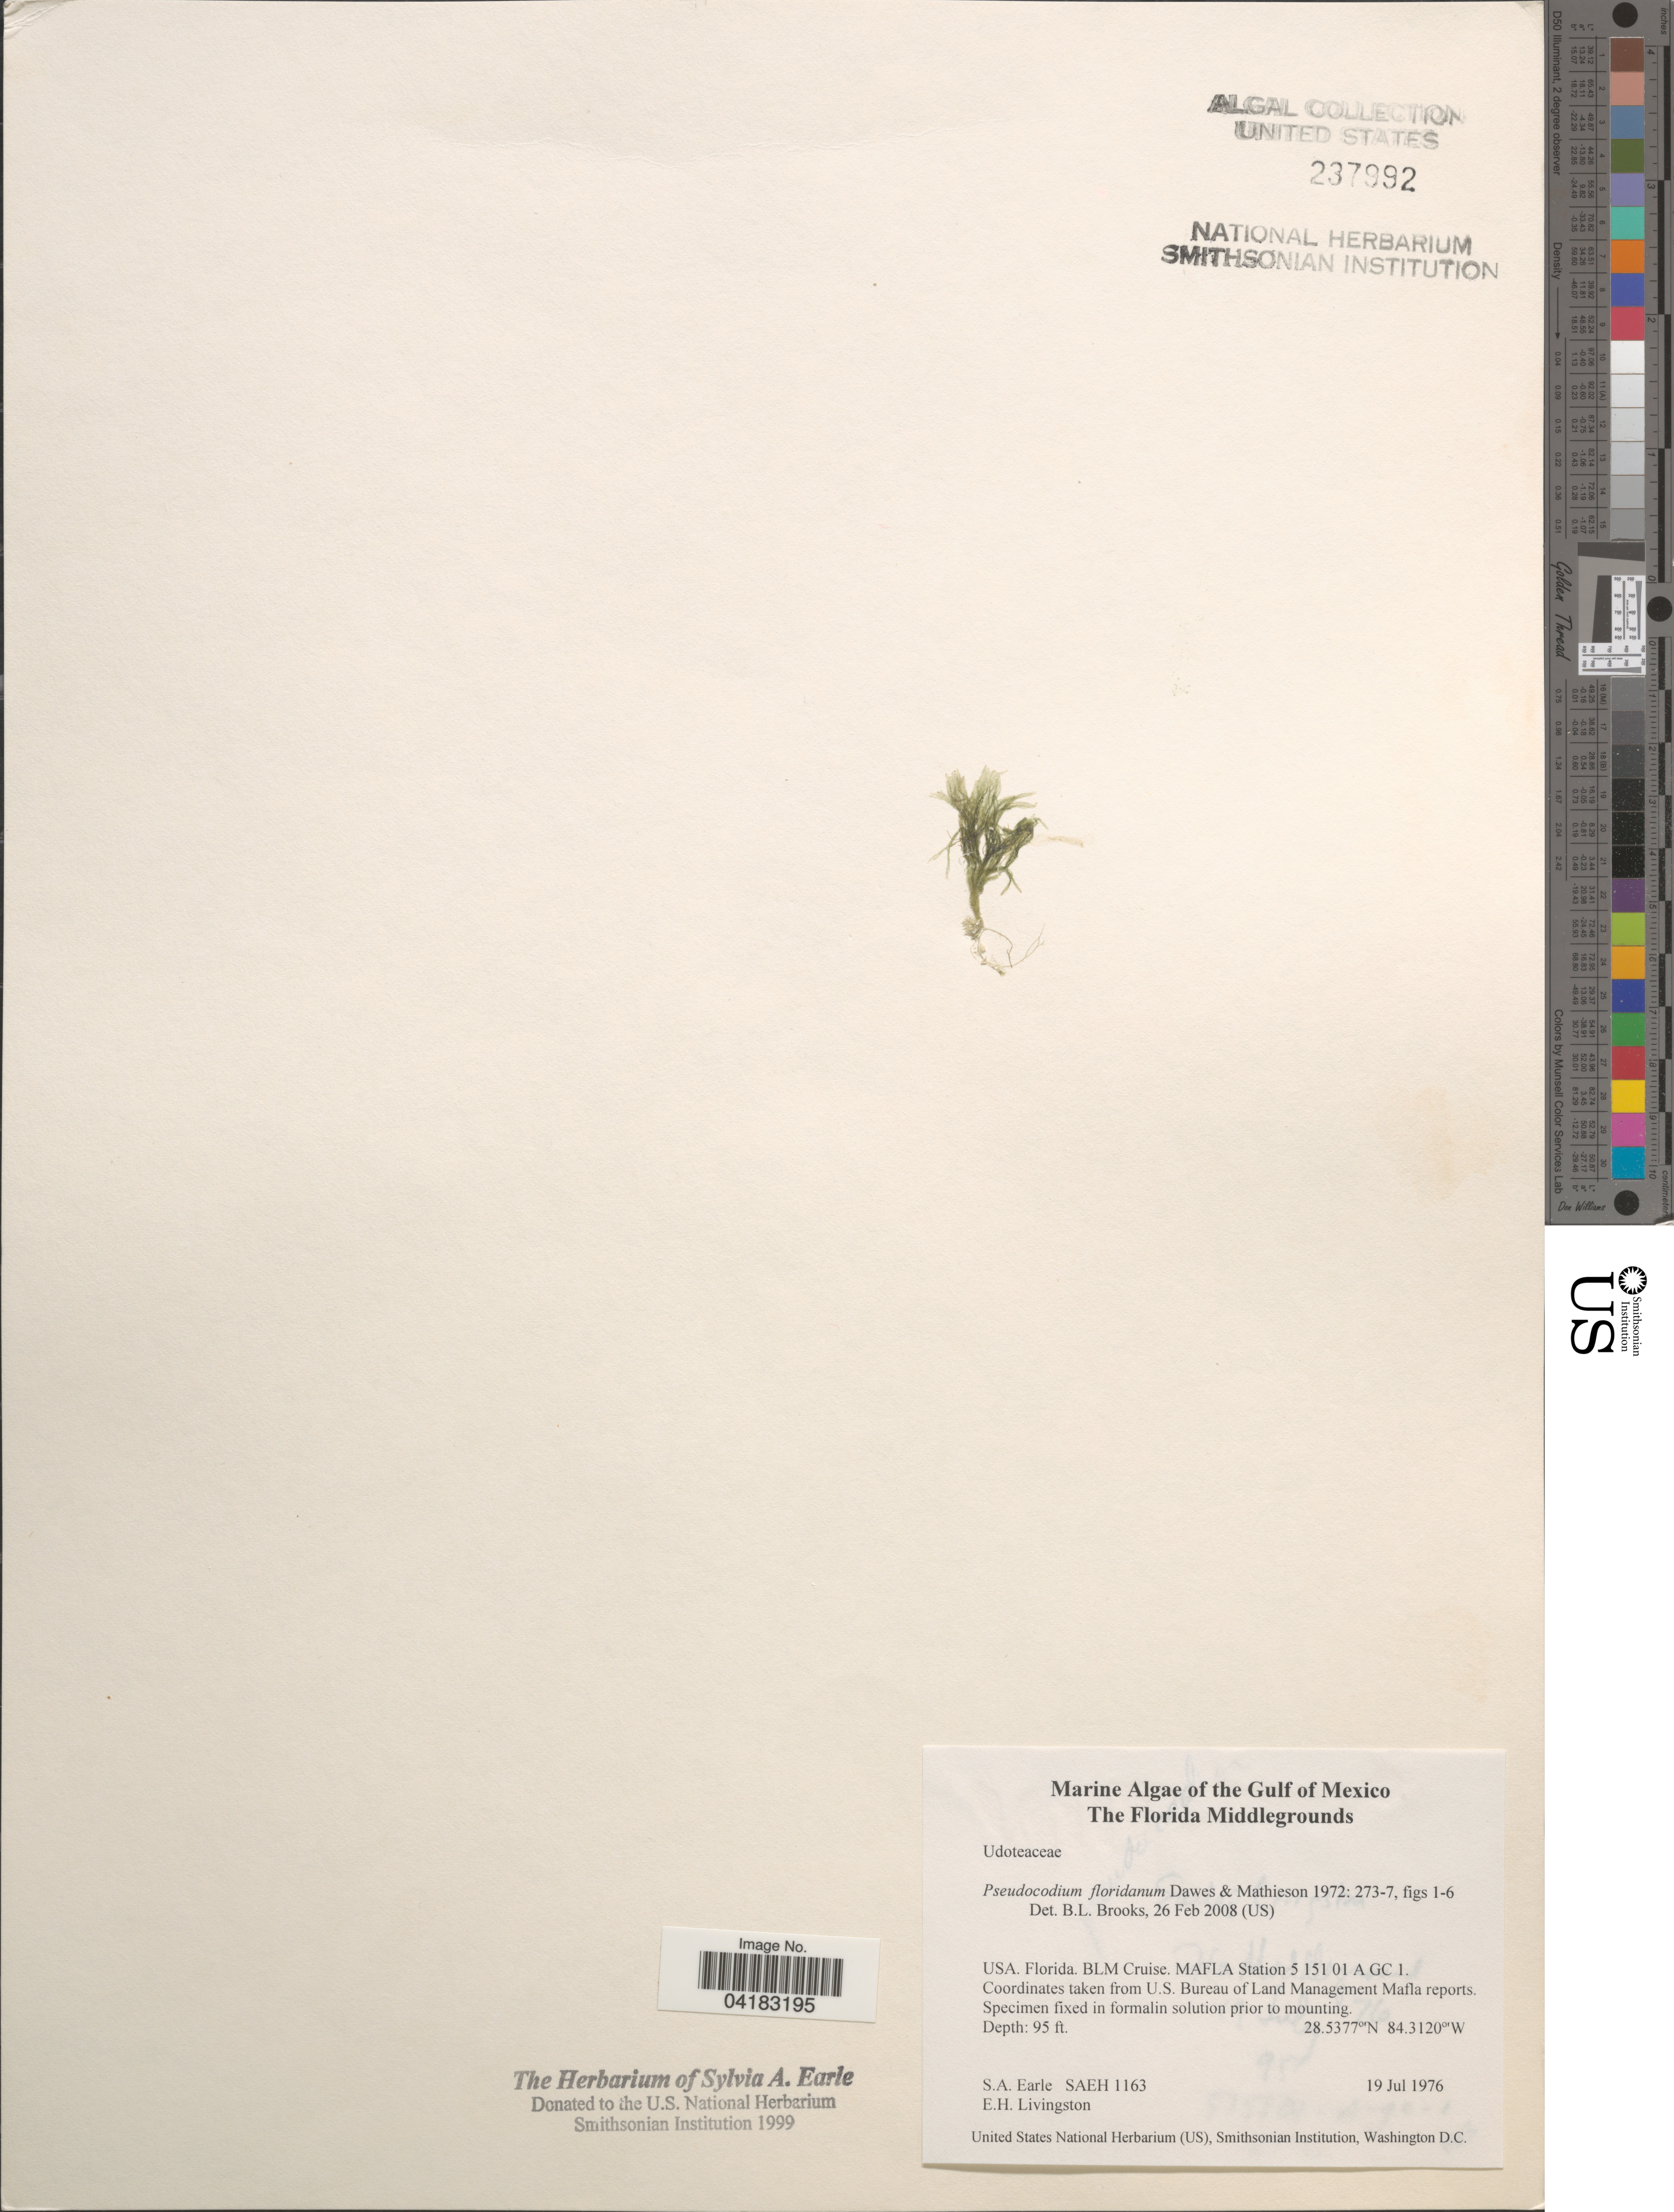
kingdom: Plantae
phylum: Chlorophyta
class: Ulvophyceae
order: Bryopsidales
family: Pseudocodiaceae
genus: Pseudocodium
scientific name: Pseudocodium floridanum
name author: Dawes & A.C. Mathieson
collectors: S. A. Earle & E. Livingston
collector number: SAEH1163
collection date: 1976-07-19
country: United States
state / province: Florida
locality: Gulf of Mexico. The Florida Middlegrounds. BLM Cruise. MAFLA Station 5 151 01 A GC 1.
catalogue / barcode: US 237992